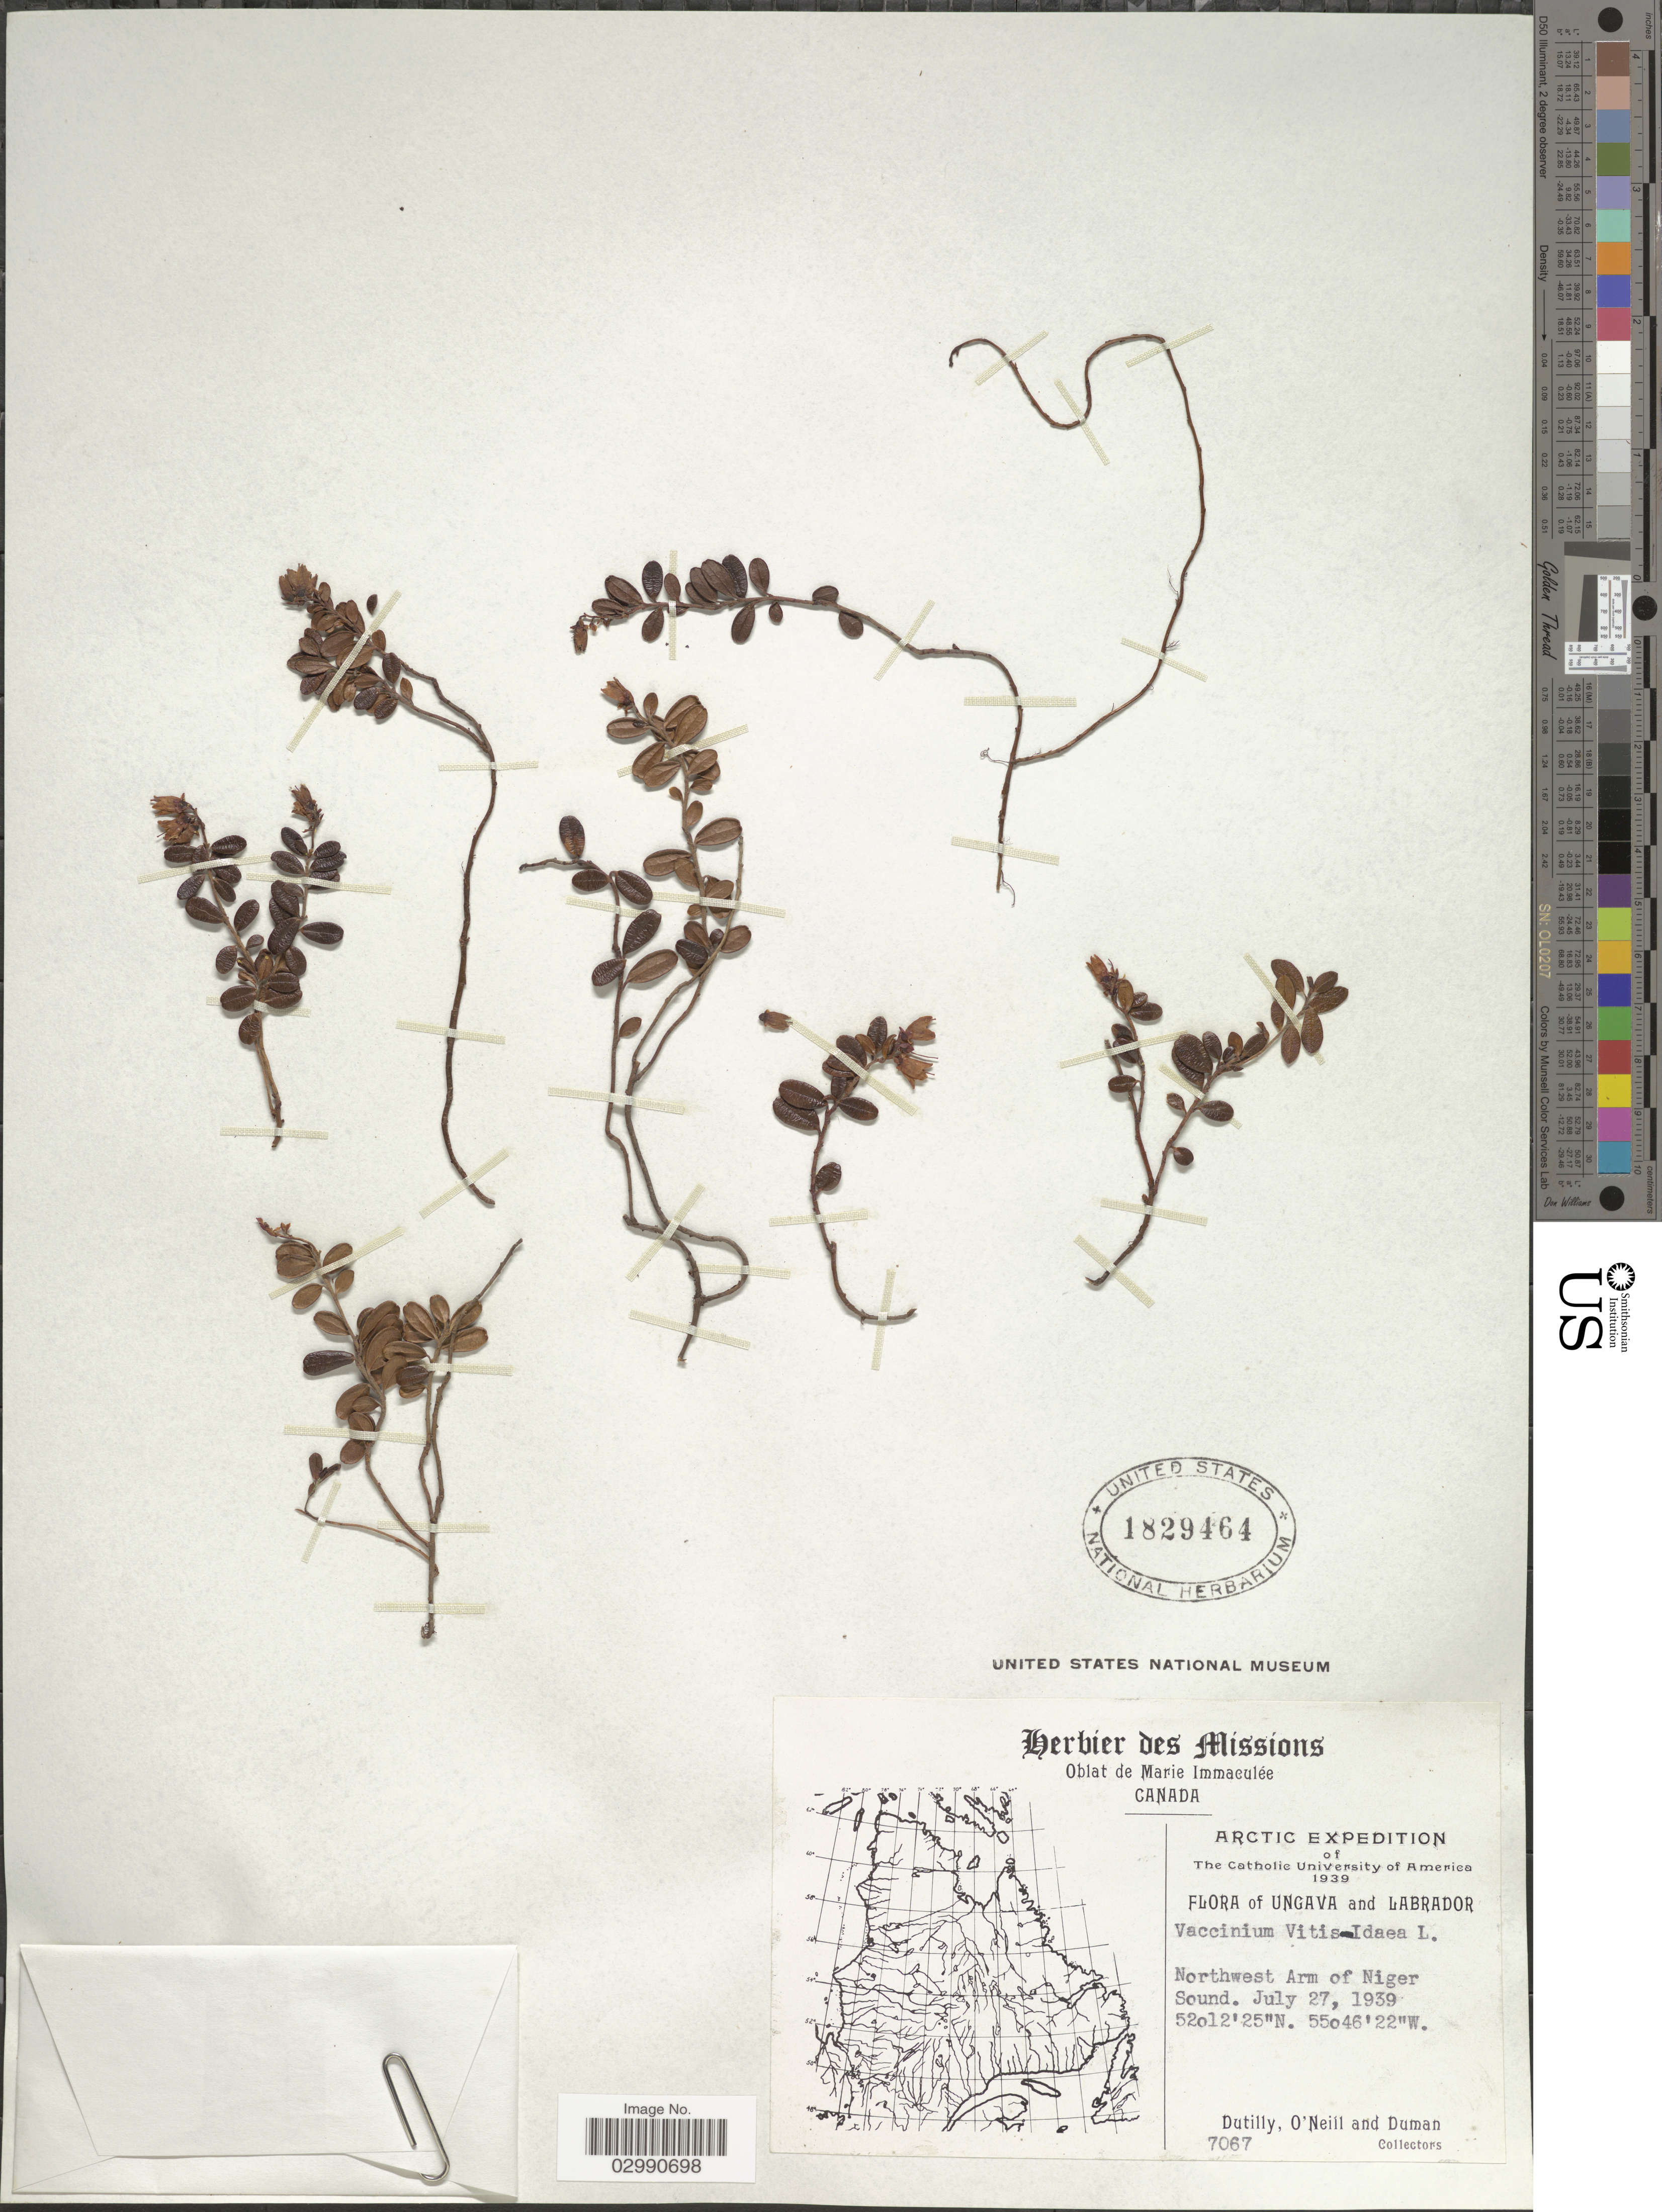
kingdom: Plantae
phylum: Tracheophyta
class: Magnoliopsida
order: Ericales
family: Ericaceae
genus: Vaccinium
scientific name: Vaccinium vitis-idaea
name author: L.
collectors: -. Dutilly, -. O'Neill & -. Duman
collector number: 7067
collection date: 1939-07-27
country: Canada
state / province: Newfoundland and Labrador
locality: Ungava and Labrador, Northwest Arm of Niger Sound.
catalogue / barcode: US 1829464